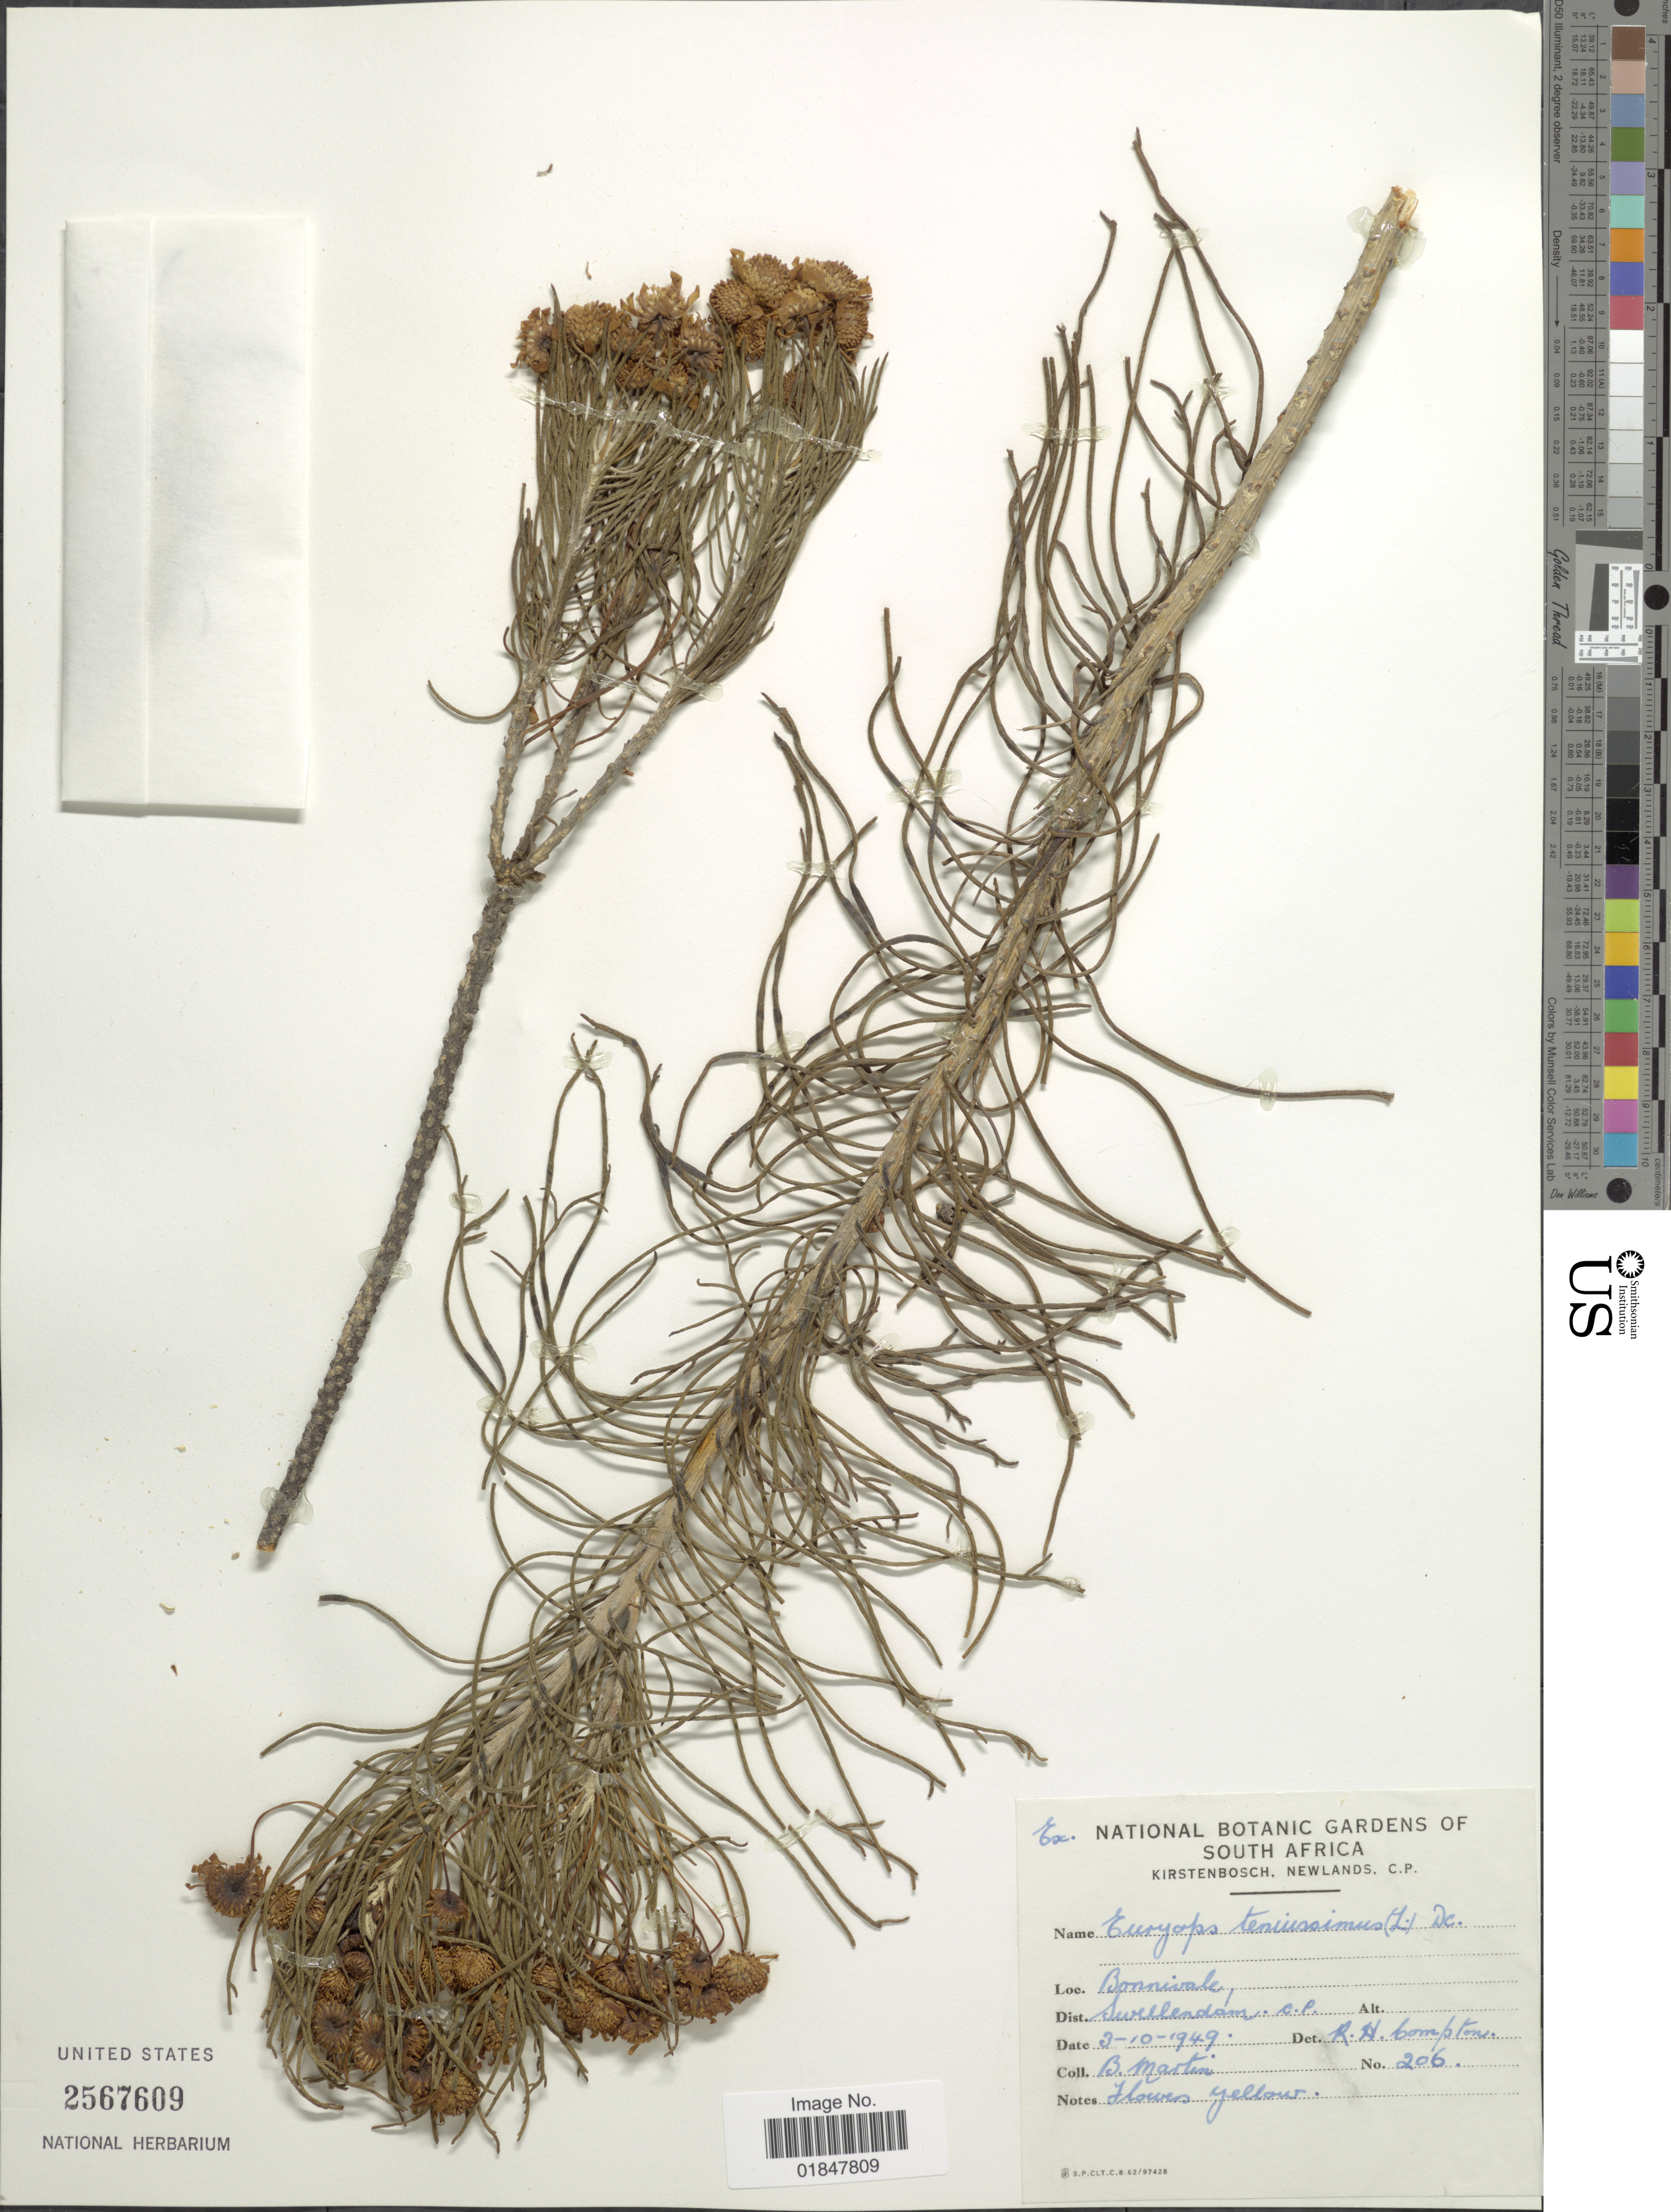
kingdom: Plantae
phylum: Tracheophyta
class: Magnoliopsida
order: Asterales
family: Asteraceae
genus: Euryops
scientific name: Euryops tenuissimus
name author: (L.) DC.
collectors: B. Martin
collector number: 206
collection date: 1949-10-03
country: South Africa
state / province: Western Cape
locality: Bonivale, Swellendam C.P.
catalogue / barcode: US 2567609